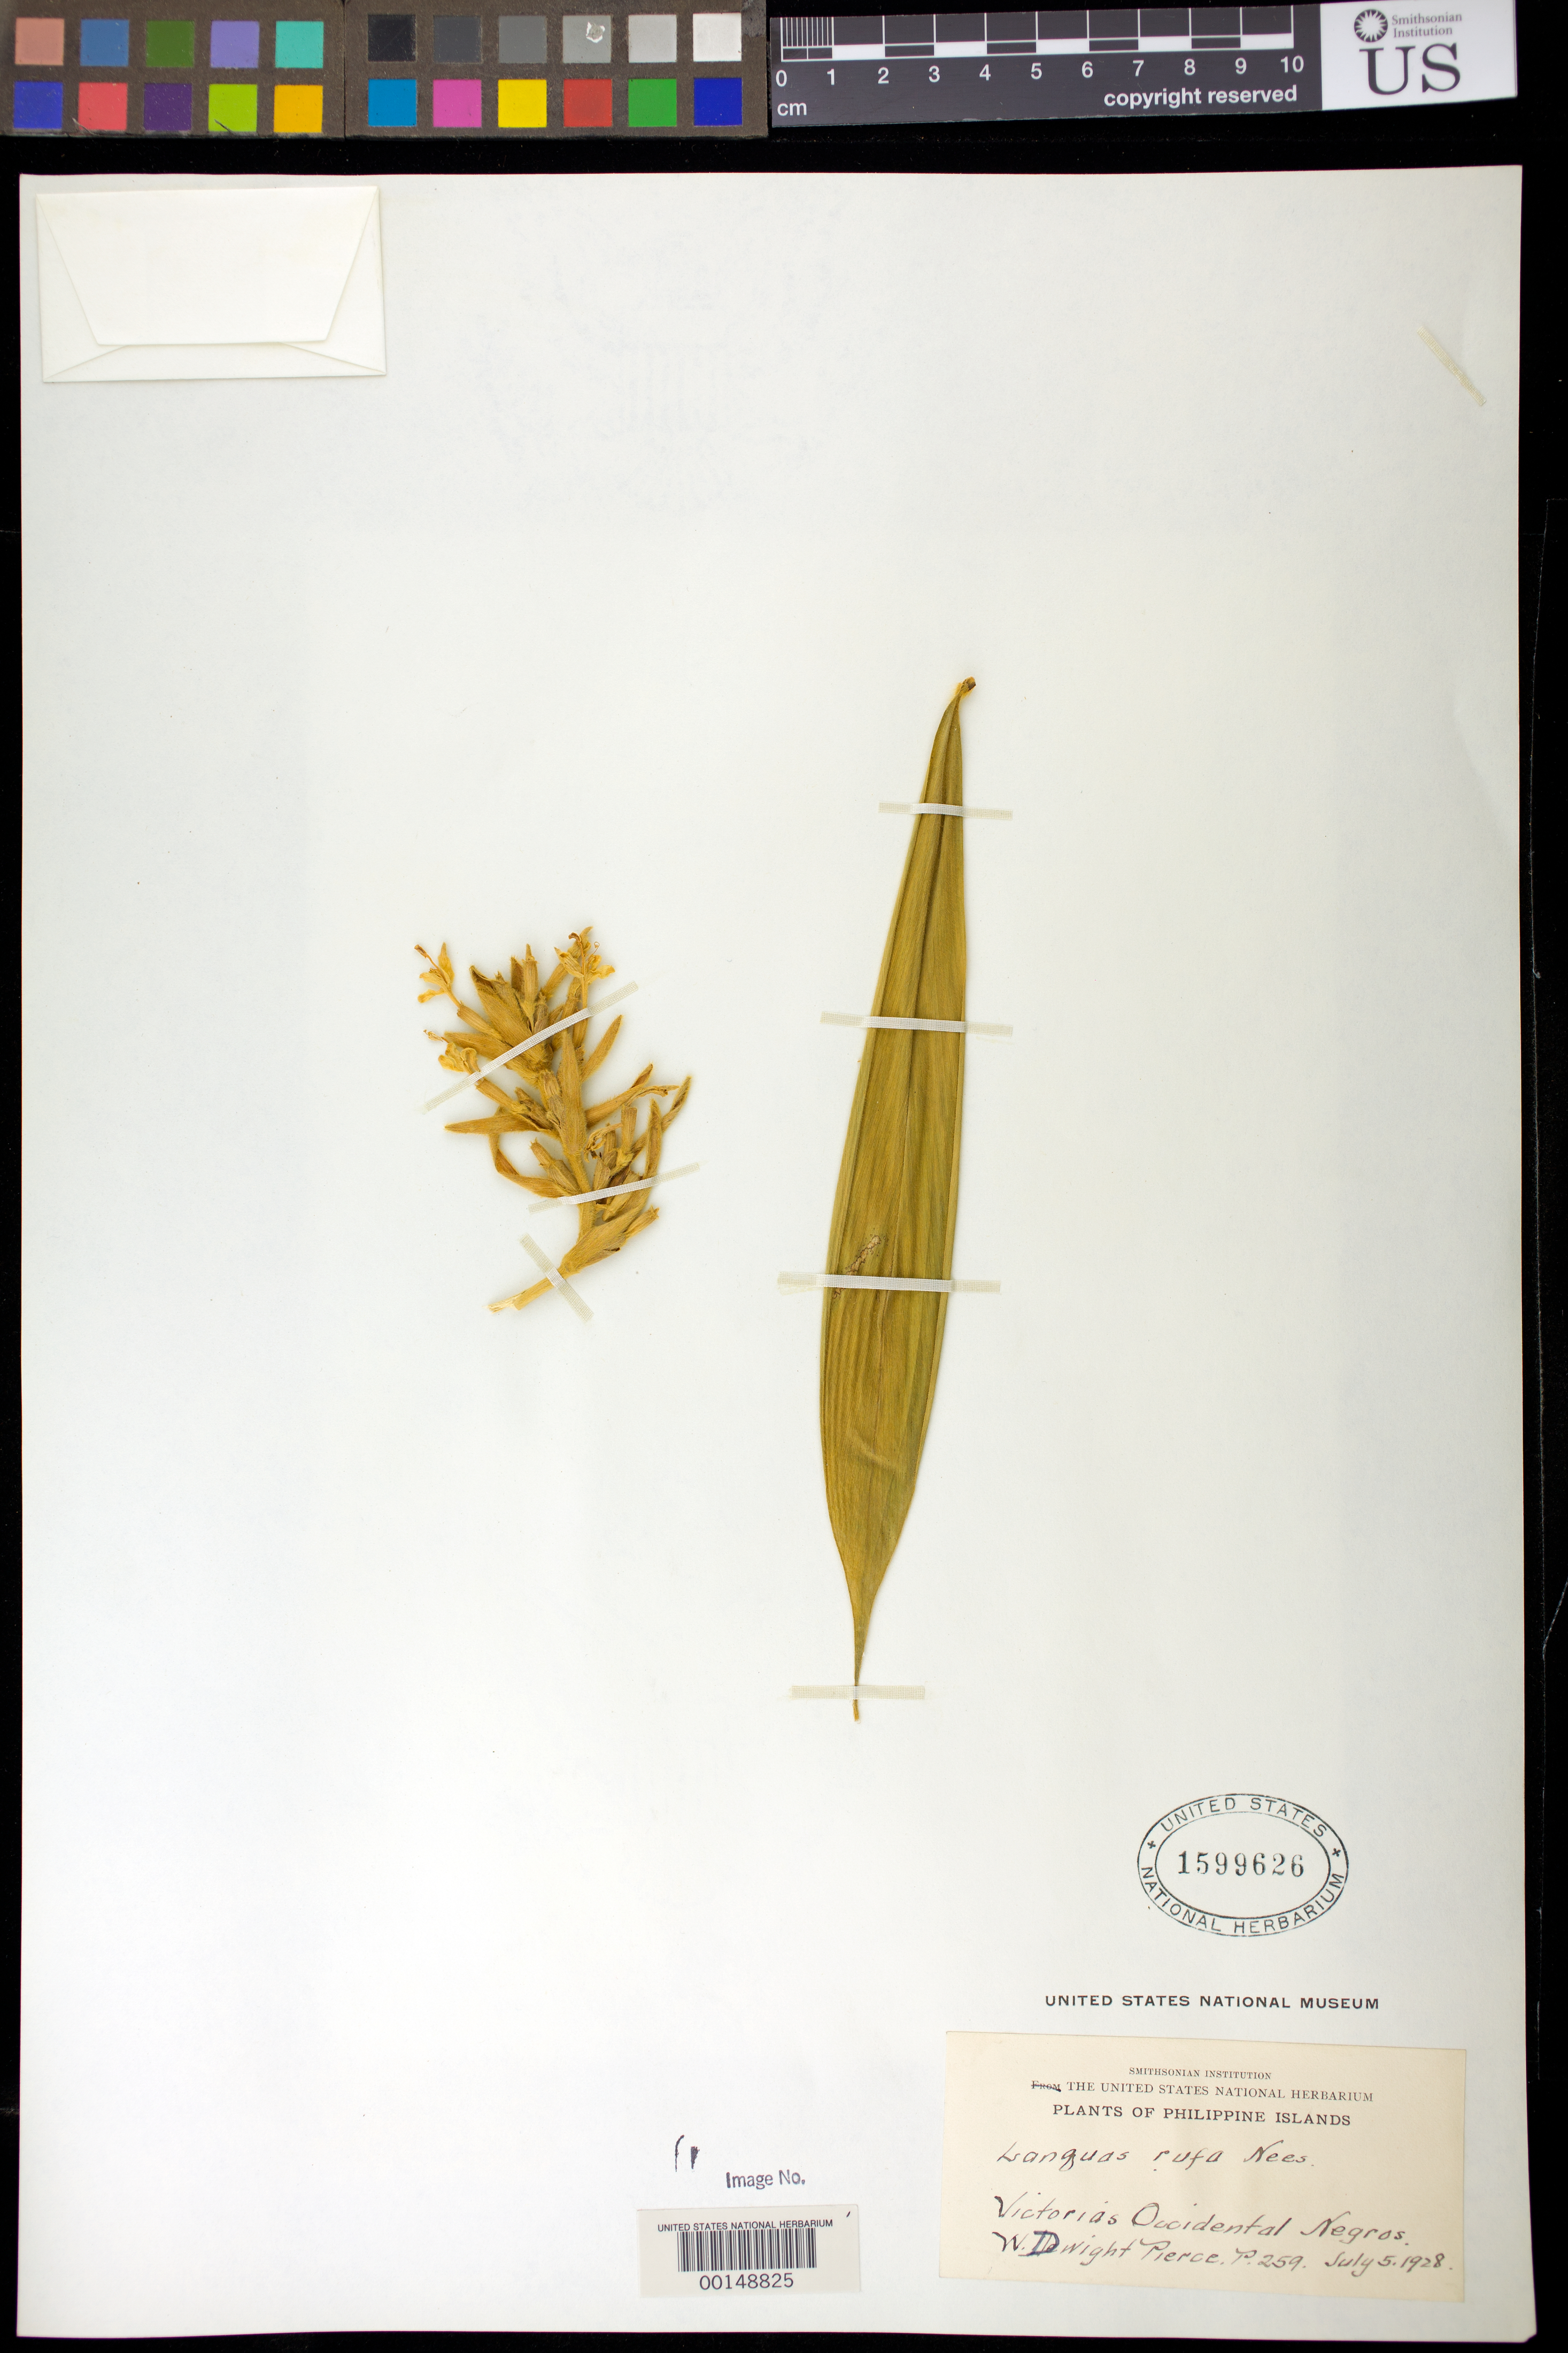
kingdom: Plantae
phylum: Tracheophyta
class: Liliopsida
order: Zingiberales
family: Zingiberaceae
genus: Alpinia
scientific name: Alpinia rufa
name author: (C. Presl) Náves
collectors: W. Pierce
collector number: P259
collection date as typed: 05 Jul 1928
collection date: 1928-07-05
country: Philippines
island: Negros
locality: Victorias occidental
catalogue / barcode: US 1599626